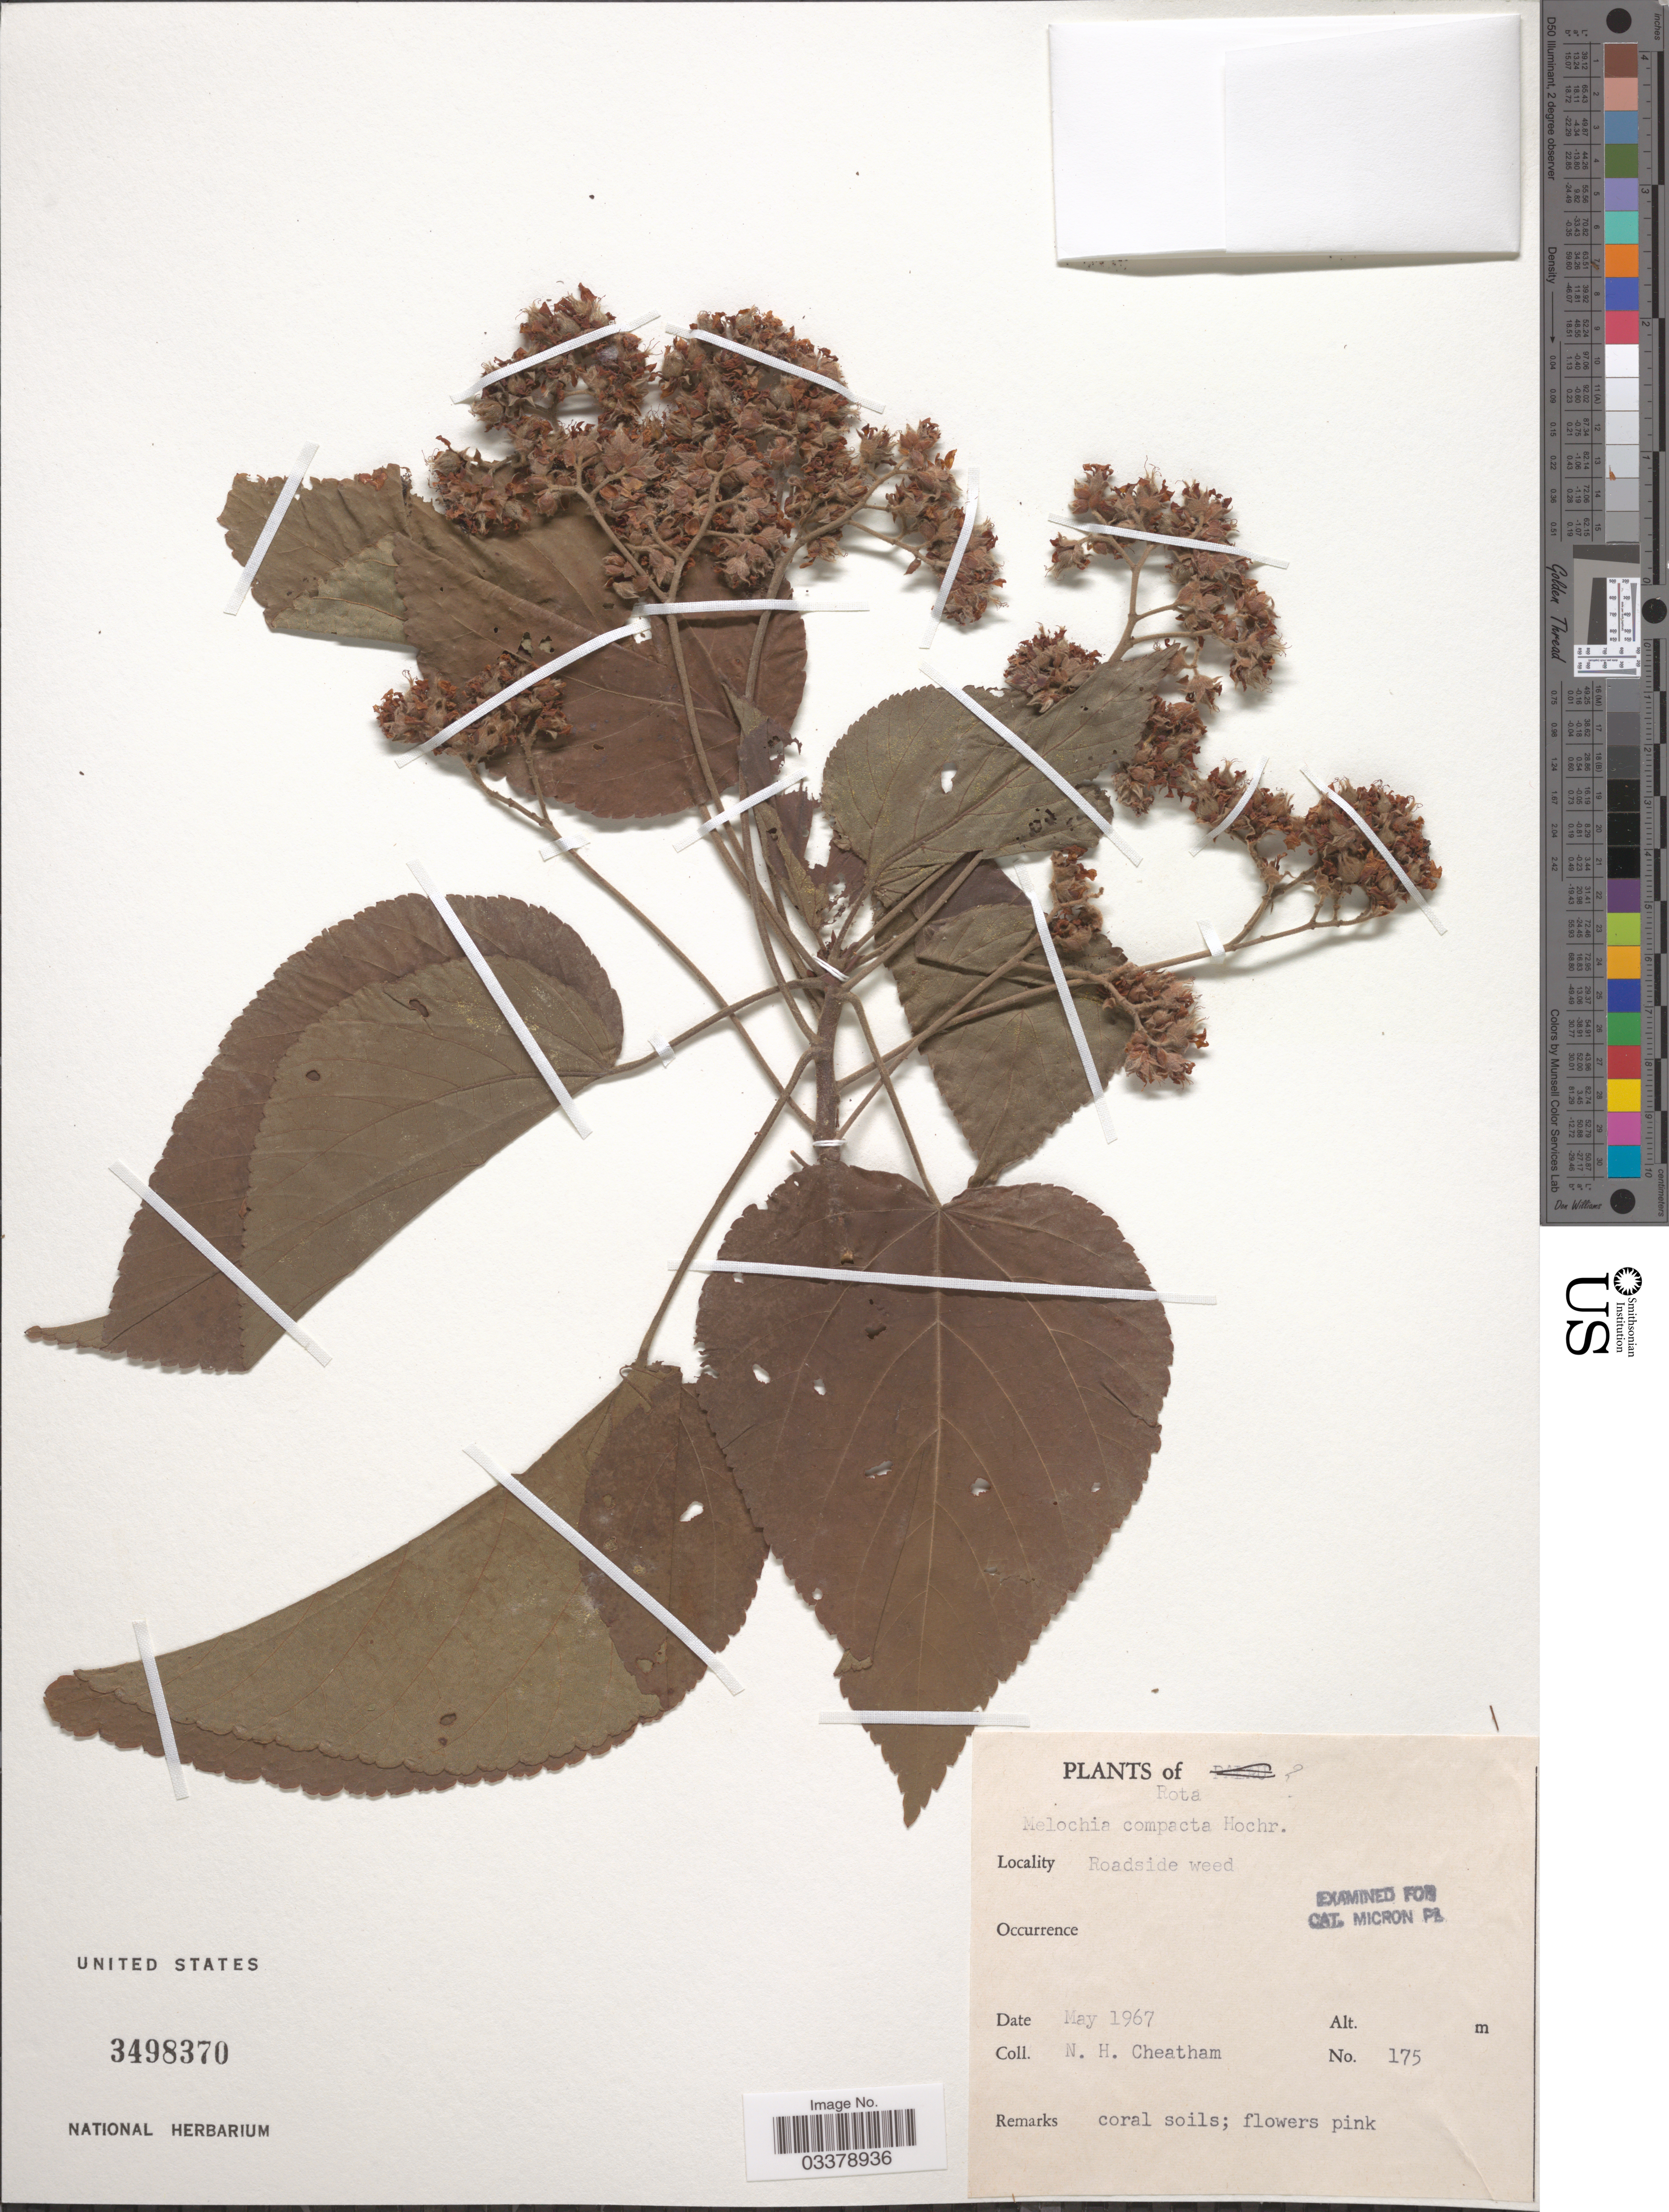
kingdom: Plantae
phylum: Tracheophyta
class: Magnoliopsida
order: Malvales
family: Malvaceae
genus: Melochia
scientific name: Melochia compacta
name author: Hochr.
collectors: N. H. Cheatham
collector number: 175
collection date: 1967-05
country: Northern Mariana Islands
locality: Rota, Roadside weed.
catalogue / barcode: US 3498370